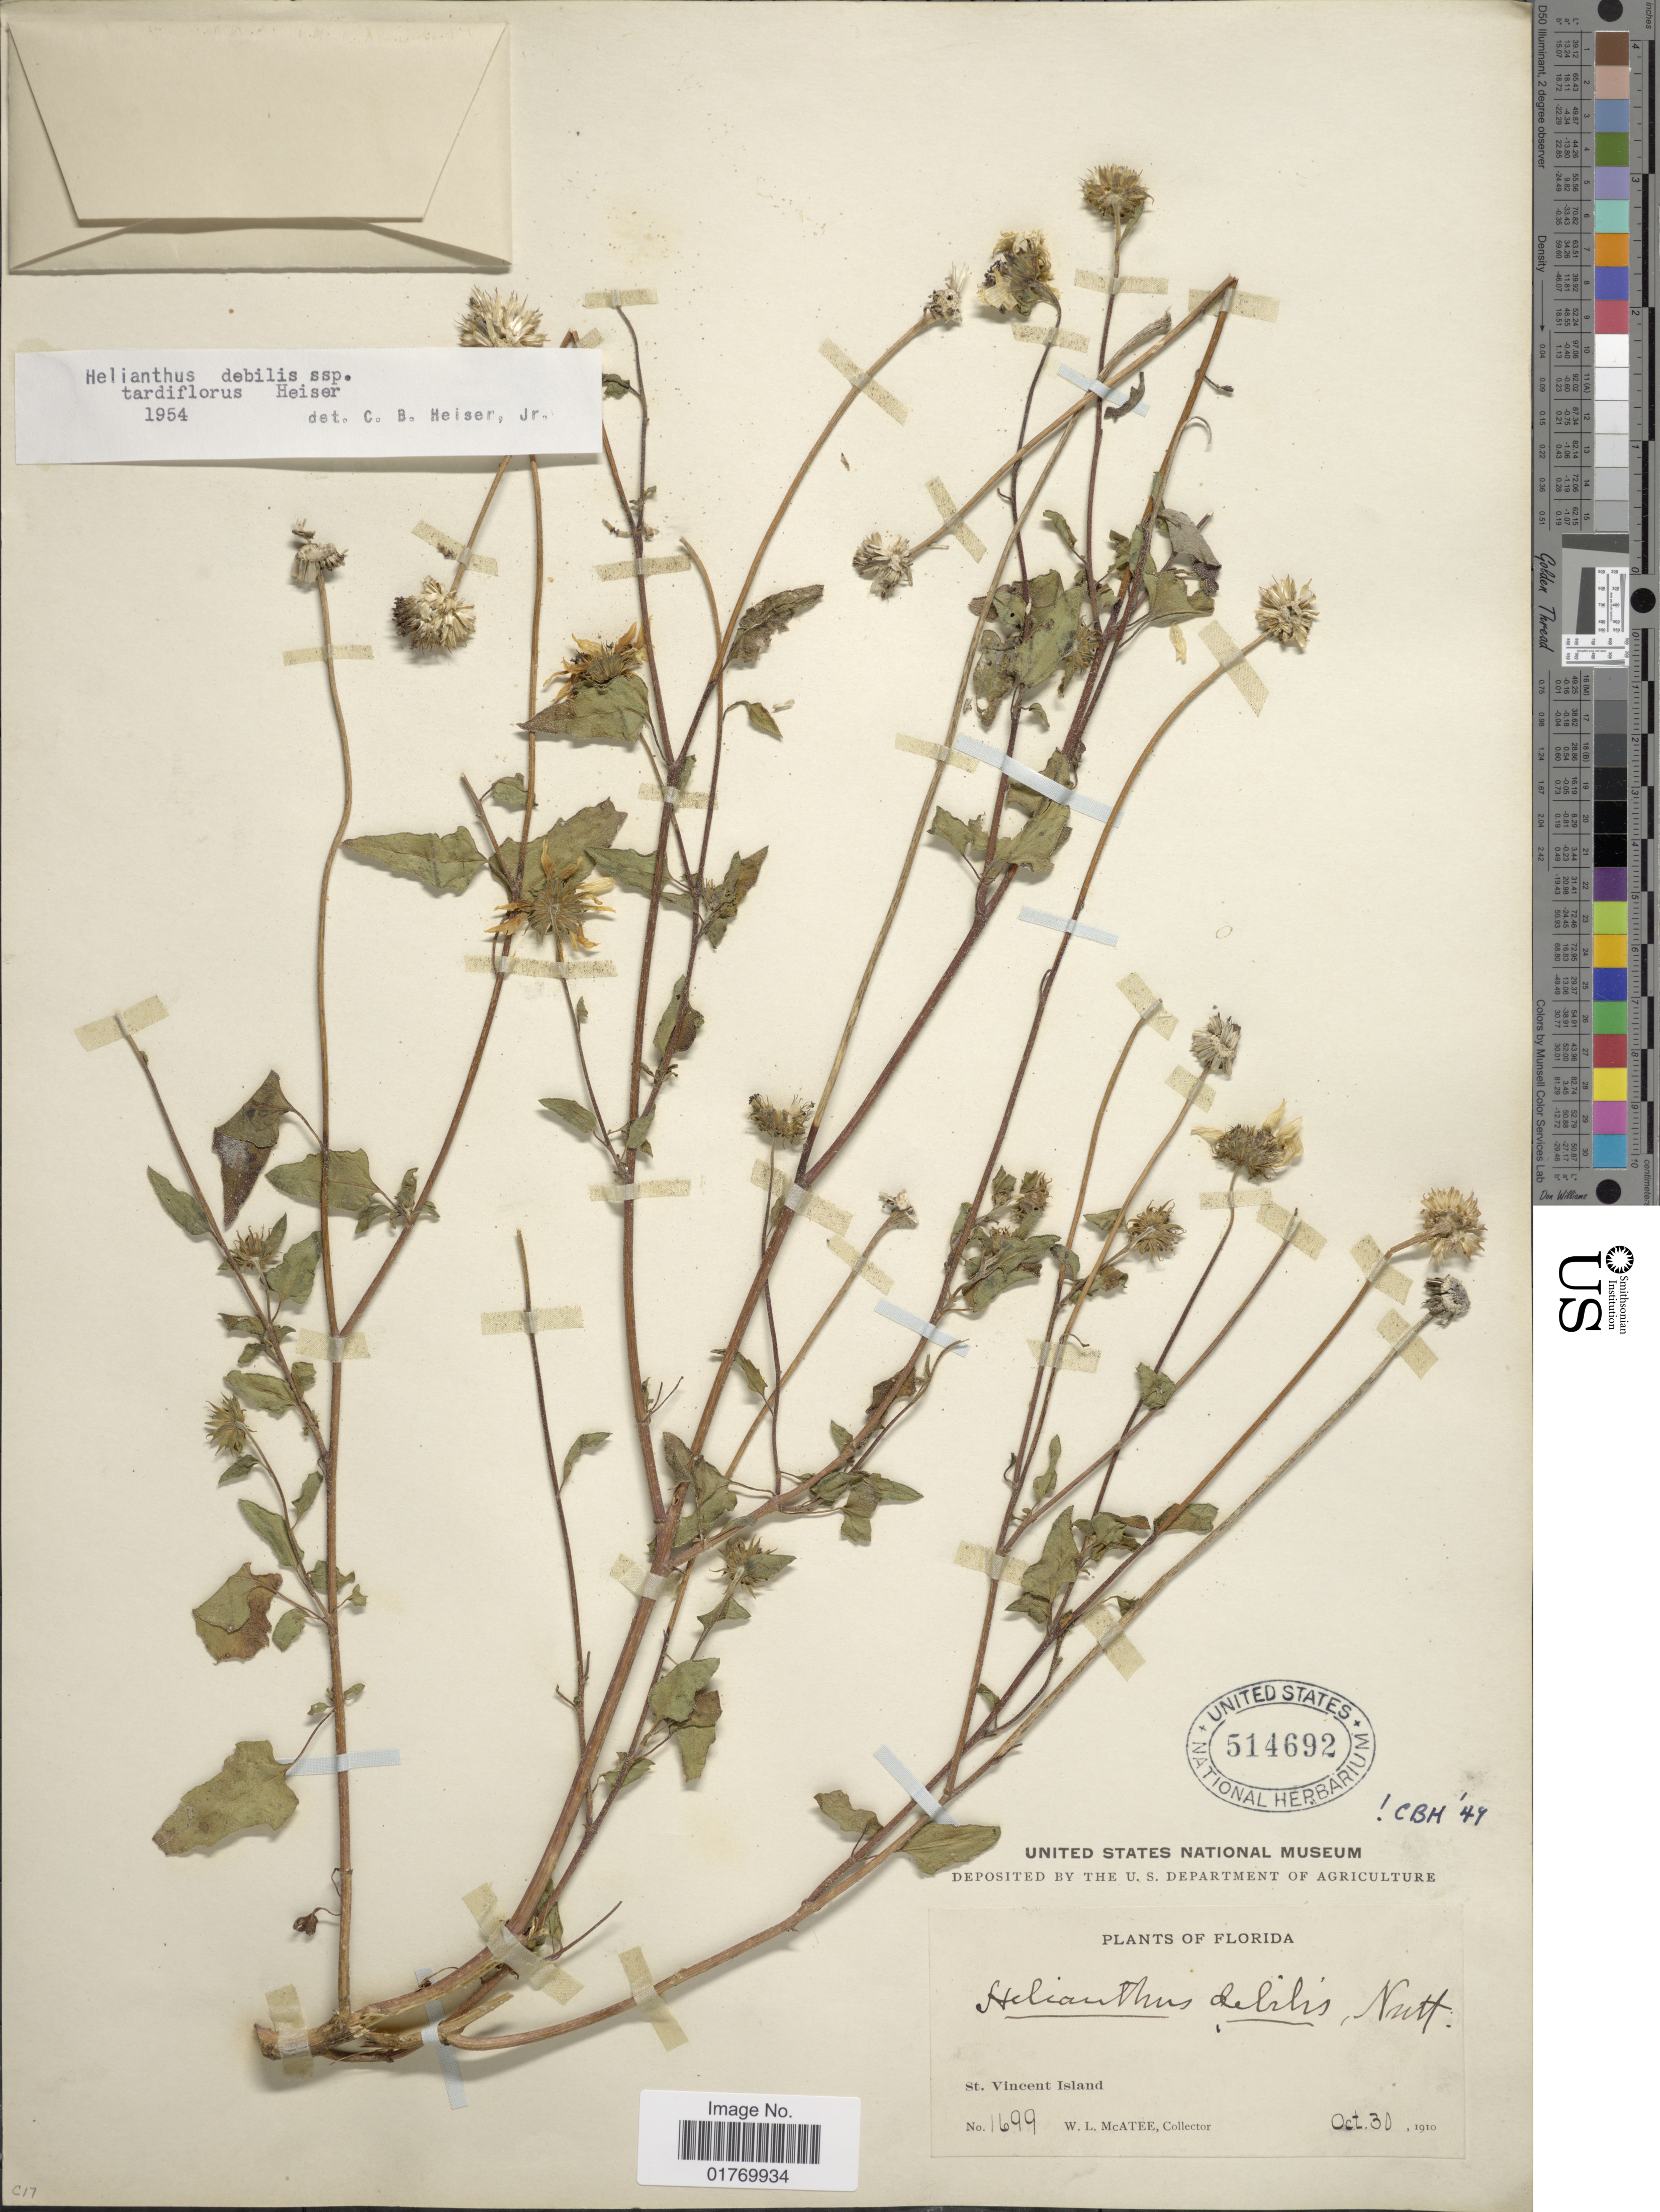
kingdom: Plantae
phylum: Tracheophyta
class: Magnoliopsida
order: Asterales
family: Asteraceae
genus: Helianthus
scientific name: Helianthus debilis subsp. tardiflorus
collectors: W. McAtee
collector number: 1699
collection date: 1910-10-30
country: United States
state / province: Florida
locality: St. Vincent Island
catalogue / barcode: US 514692